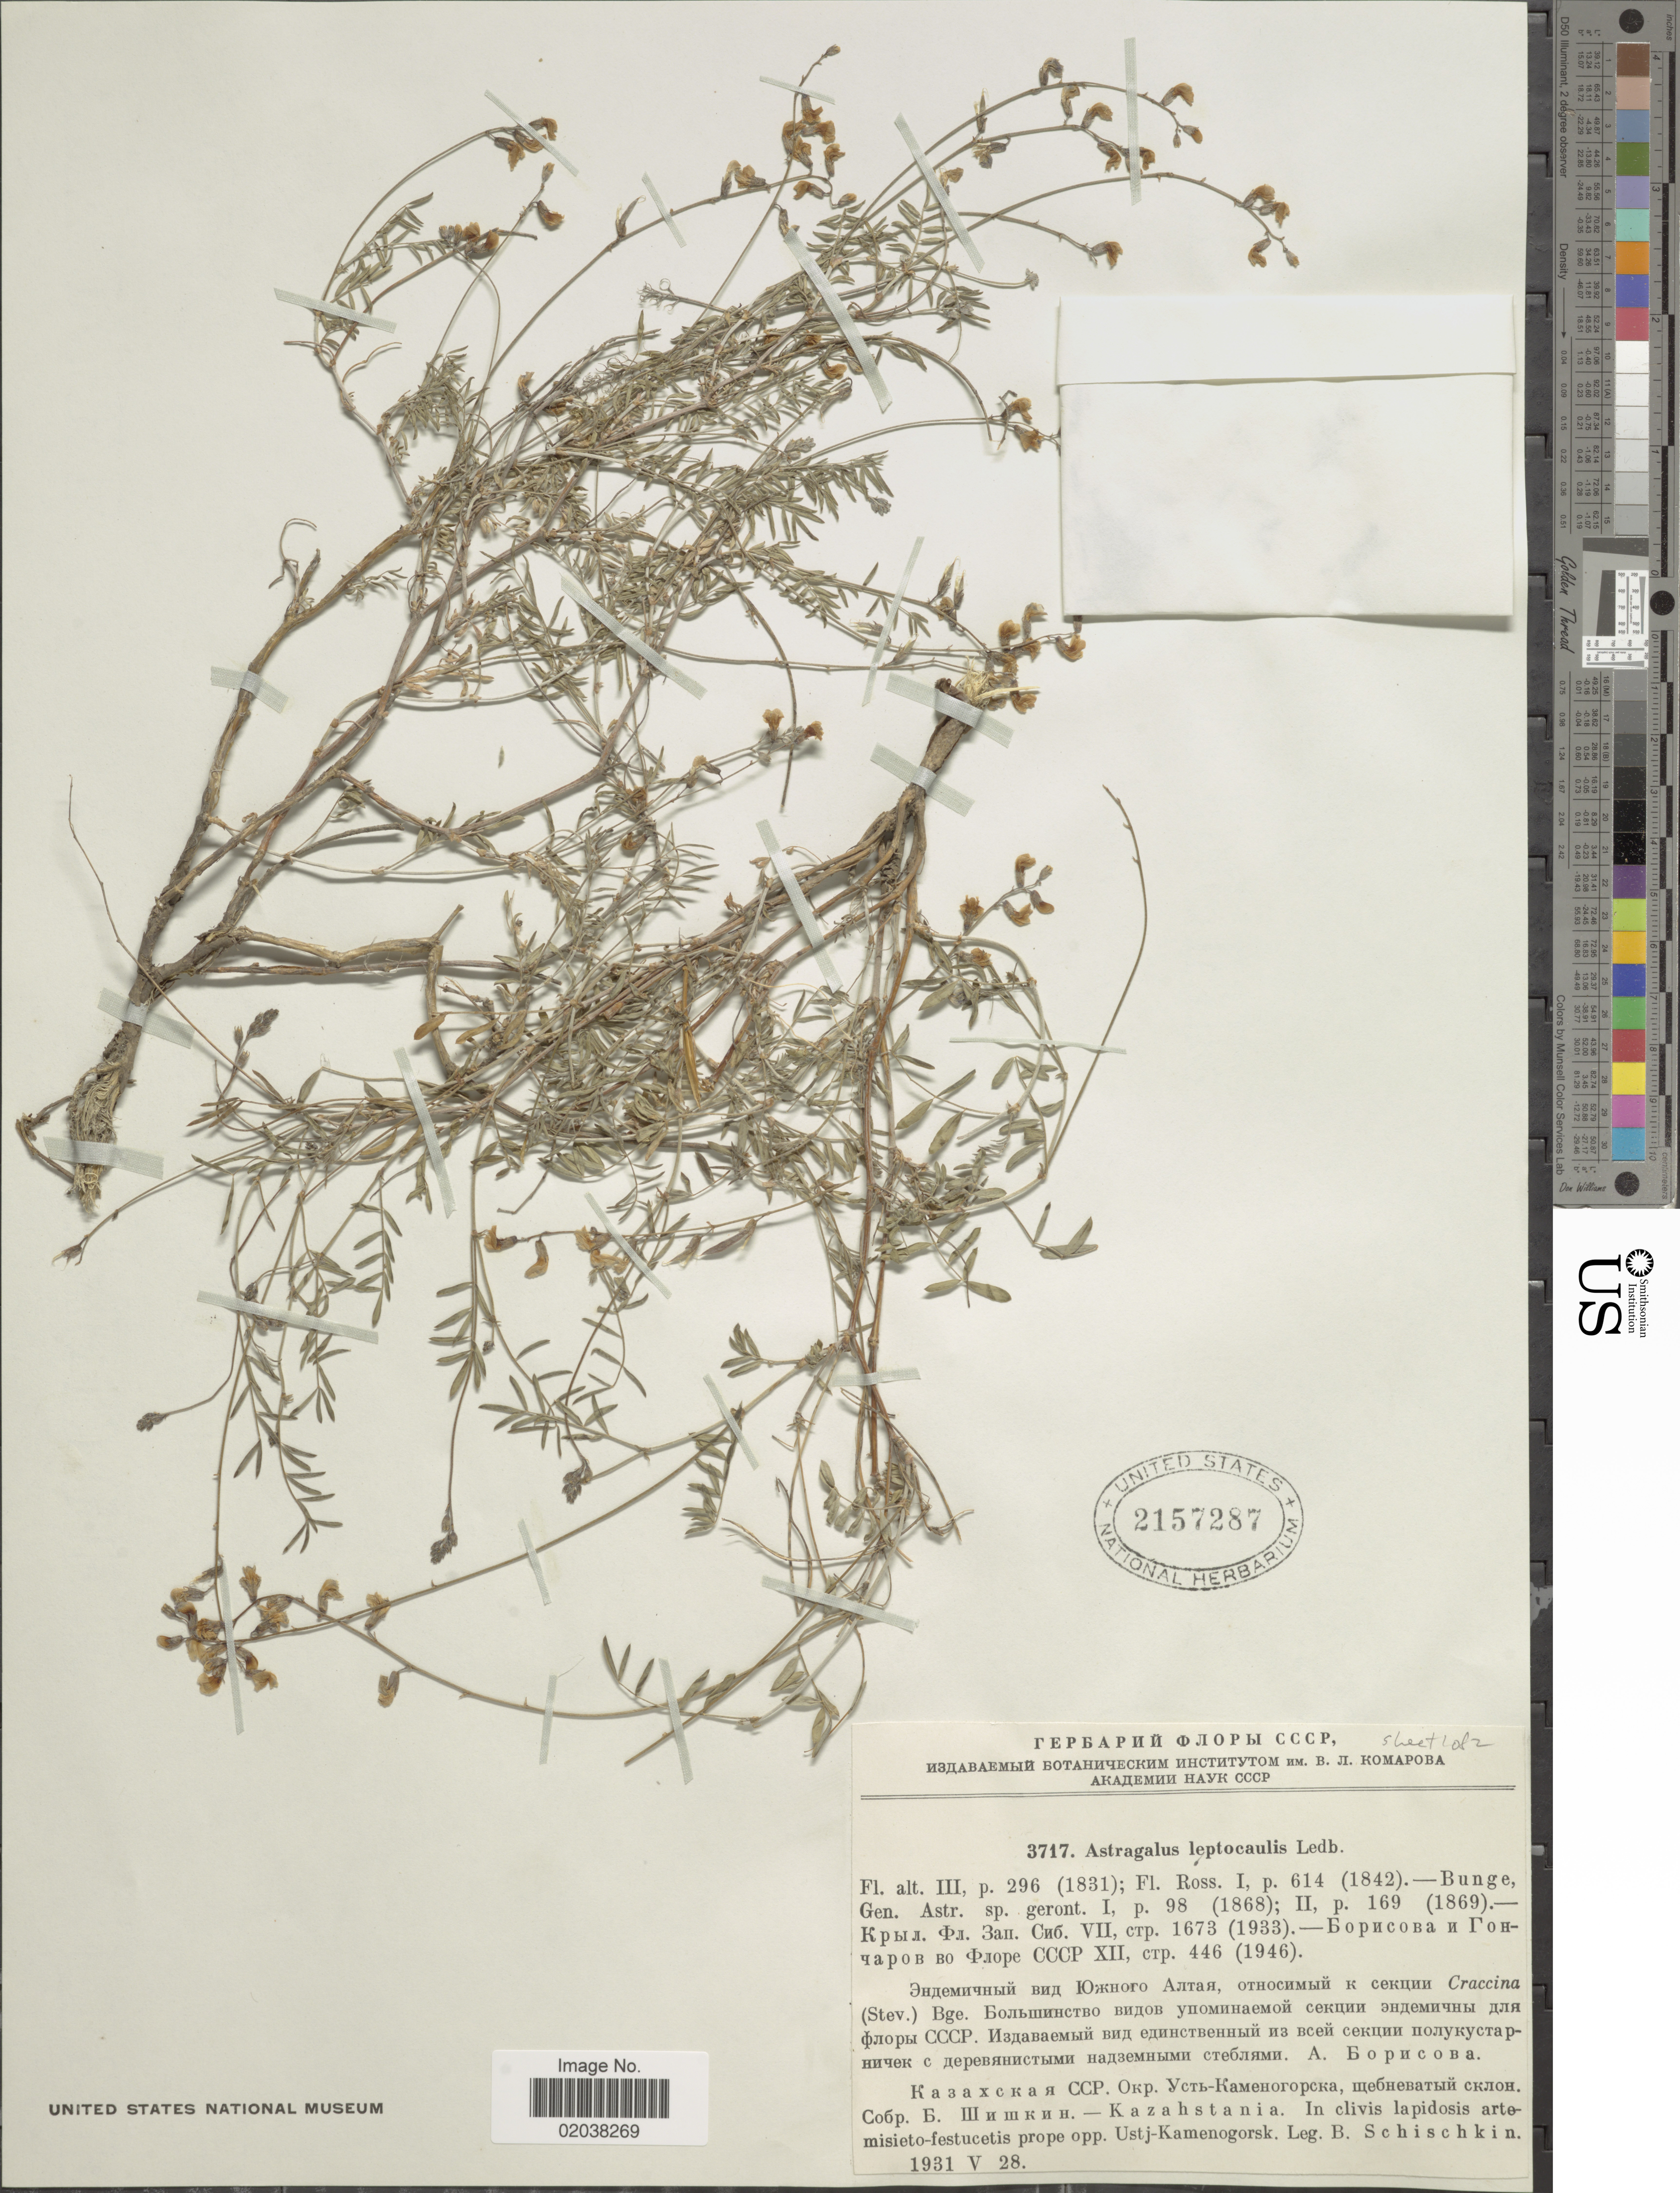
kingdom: Plantae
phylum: Tracheophyta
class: Magnoliopsida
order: Fabales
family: Fabaceae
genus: Astragalus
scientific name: Astragalus leptocaulis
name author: Ledeb.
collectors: B. Schischkin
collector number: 3717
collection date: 1931-05-28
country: Kazakhstan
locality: Kazahstania, in clivis lapidosis artemisieto-festucetis prope opp. Utsj.-Kamenogorsk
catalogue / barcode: US 2157287